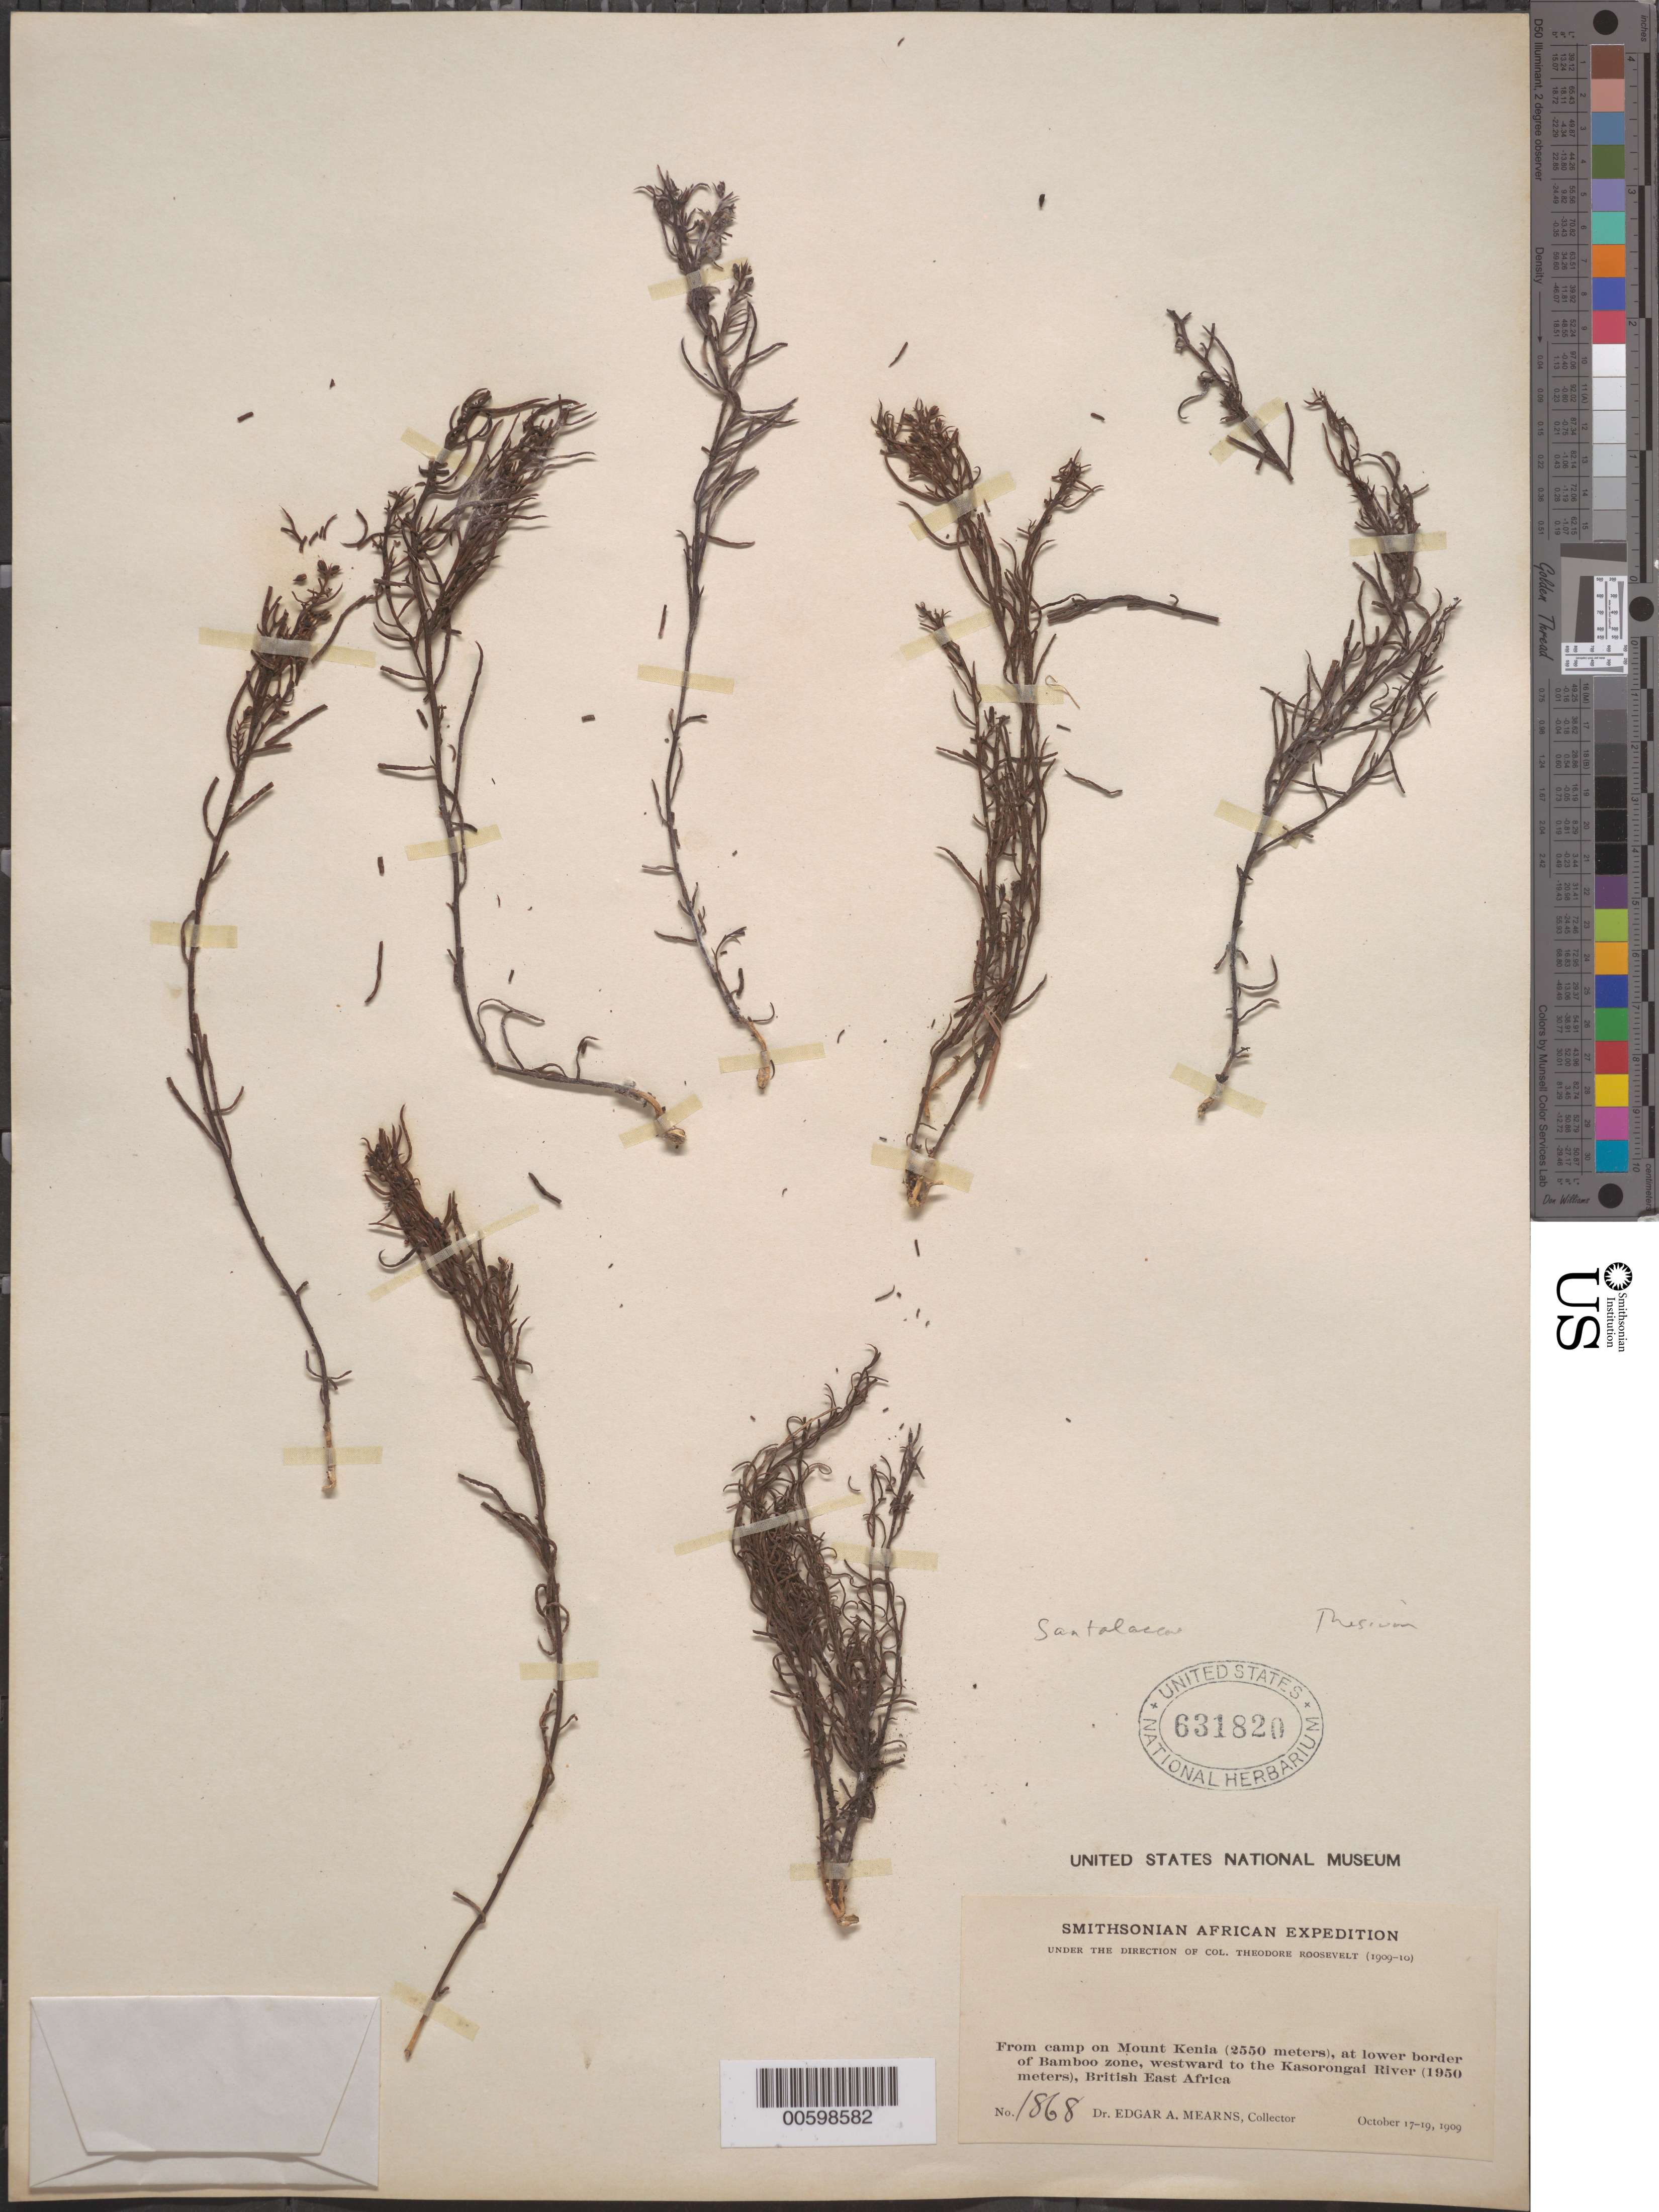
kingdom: Plantae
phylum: Tracheophyta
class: Magnoliopsida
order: Santalales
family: Santalaceae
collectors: E. A. Mearns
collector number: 1868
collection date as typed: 17 Oct 1909 to 19 Oct 1909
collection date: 1909-10-17/1909-10-19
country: Kenya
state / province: Nyeri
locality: From camp on Mount Kenya, at lower border zone, westward to the Kasorongai river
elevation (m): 2550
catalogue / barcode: US 631820